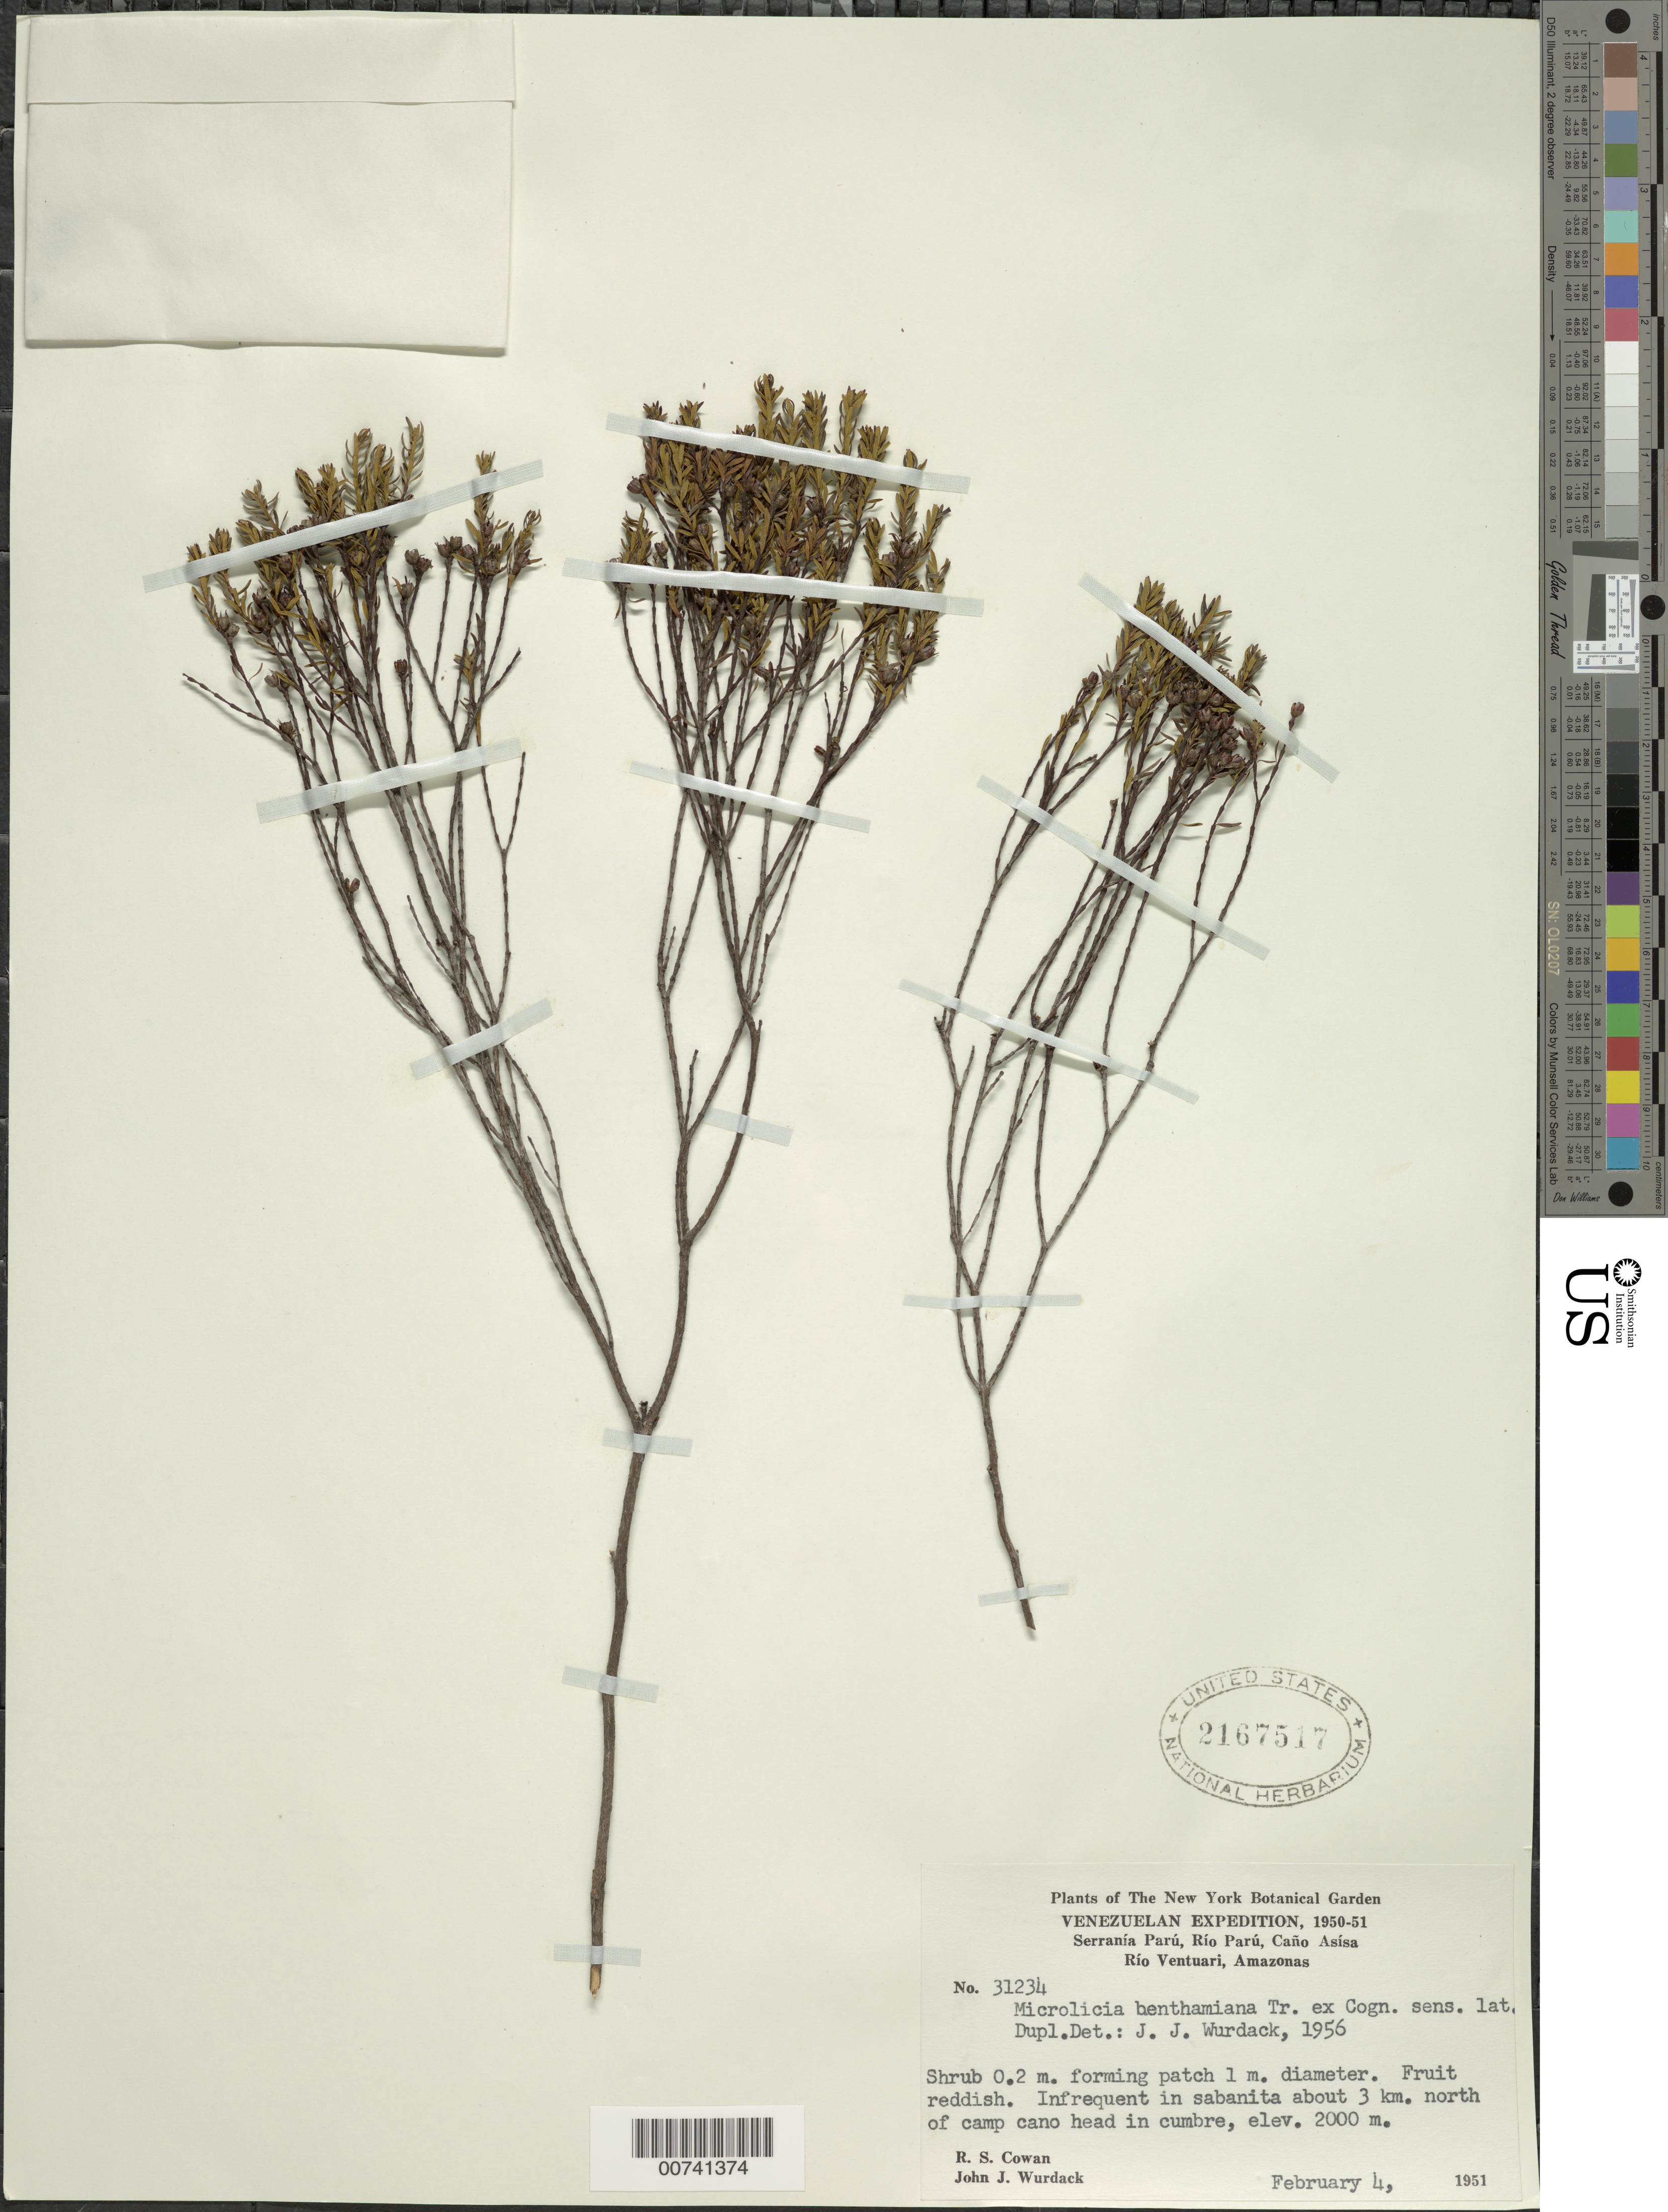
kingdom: Plantae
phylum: Tracheophyta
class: Magnoliopsida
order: Myrtales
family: Melastomataceae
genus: Microlicia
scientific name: Microlicia benthamiana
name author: Triana ex Cogn.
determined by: Wurdack, John J., (US), US (UNITED STATES)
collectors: R. S. Cowan & J. J. Wurdack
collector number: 31234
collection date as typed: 4-Feb-51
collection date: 1951-02-04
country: Venezuela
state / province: Amazonas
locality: Serranía Parú, 3 km N of camp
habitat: Cano head in cumbre, in sabanita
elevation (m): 2000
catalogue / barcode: US 2167517